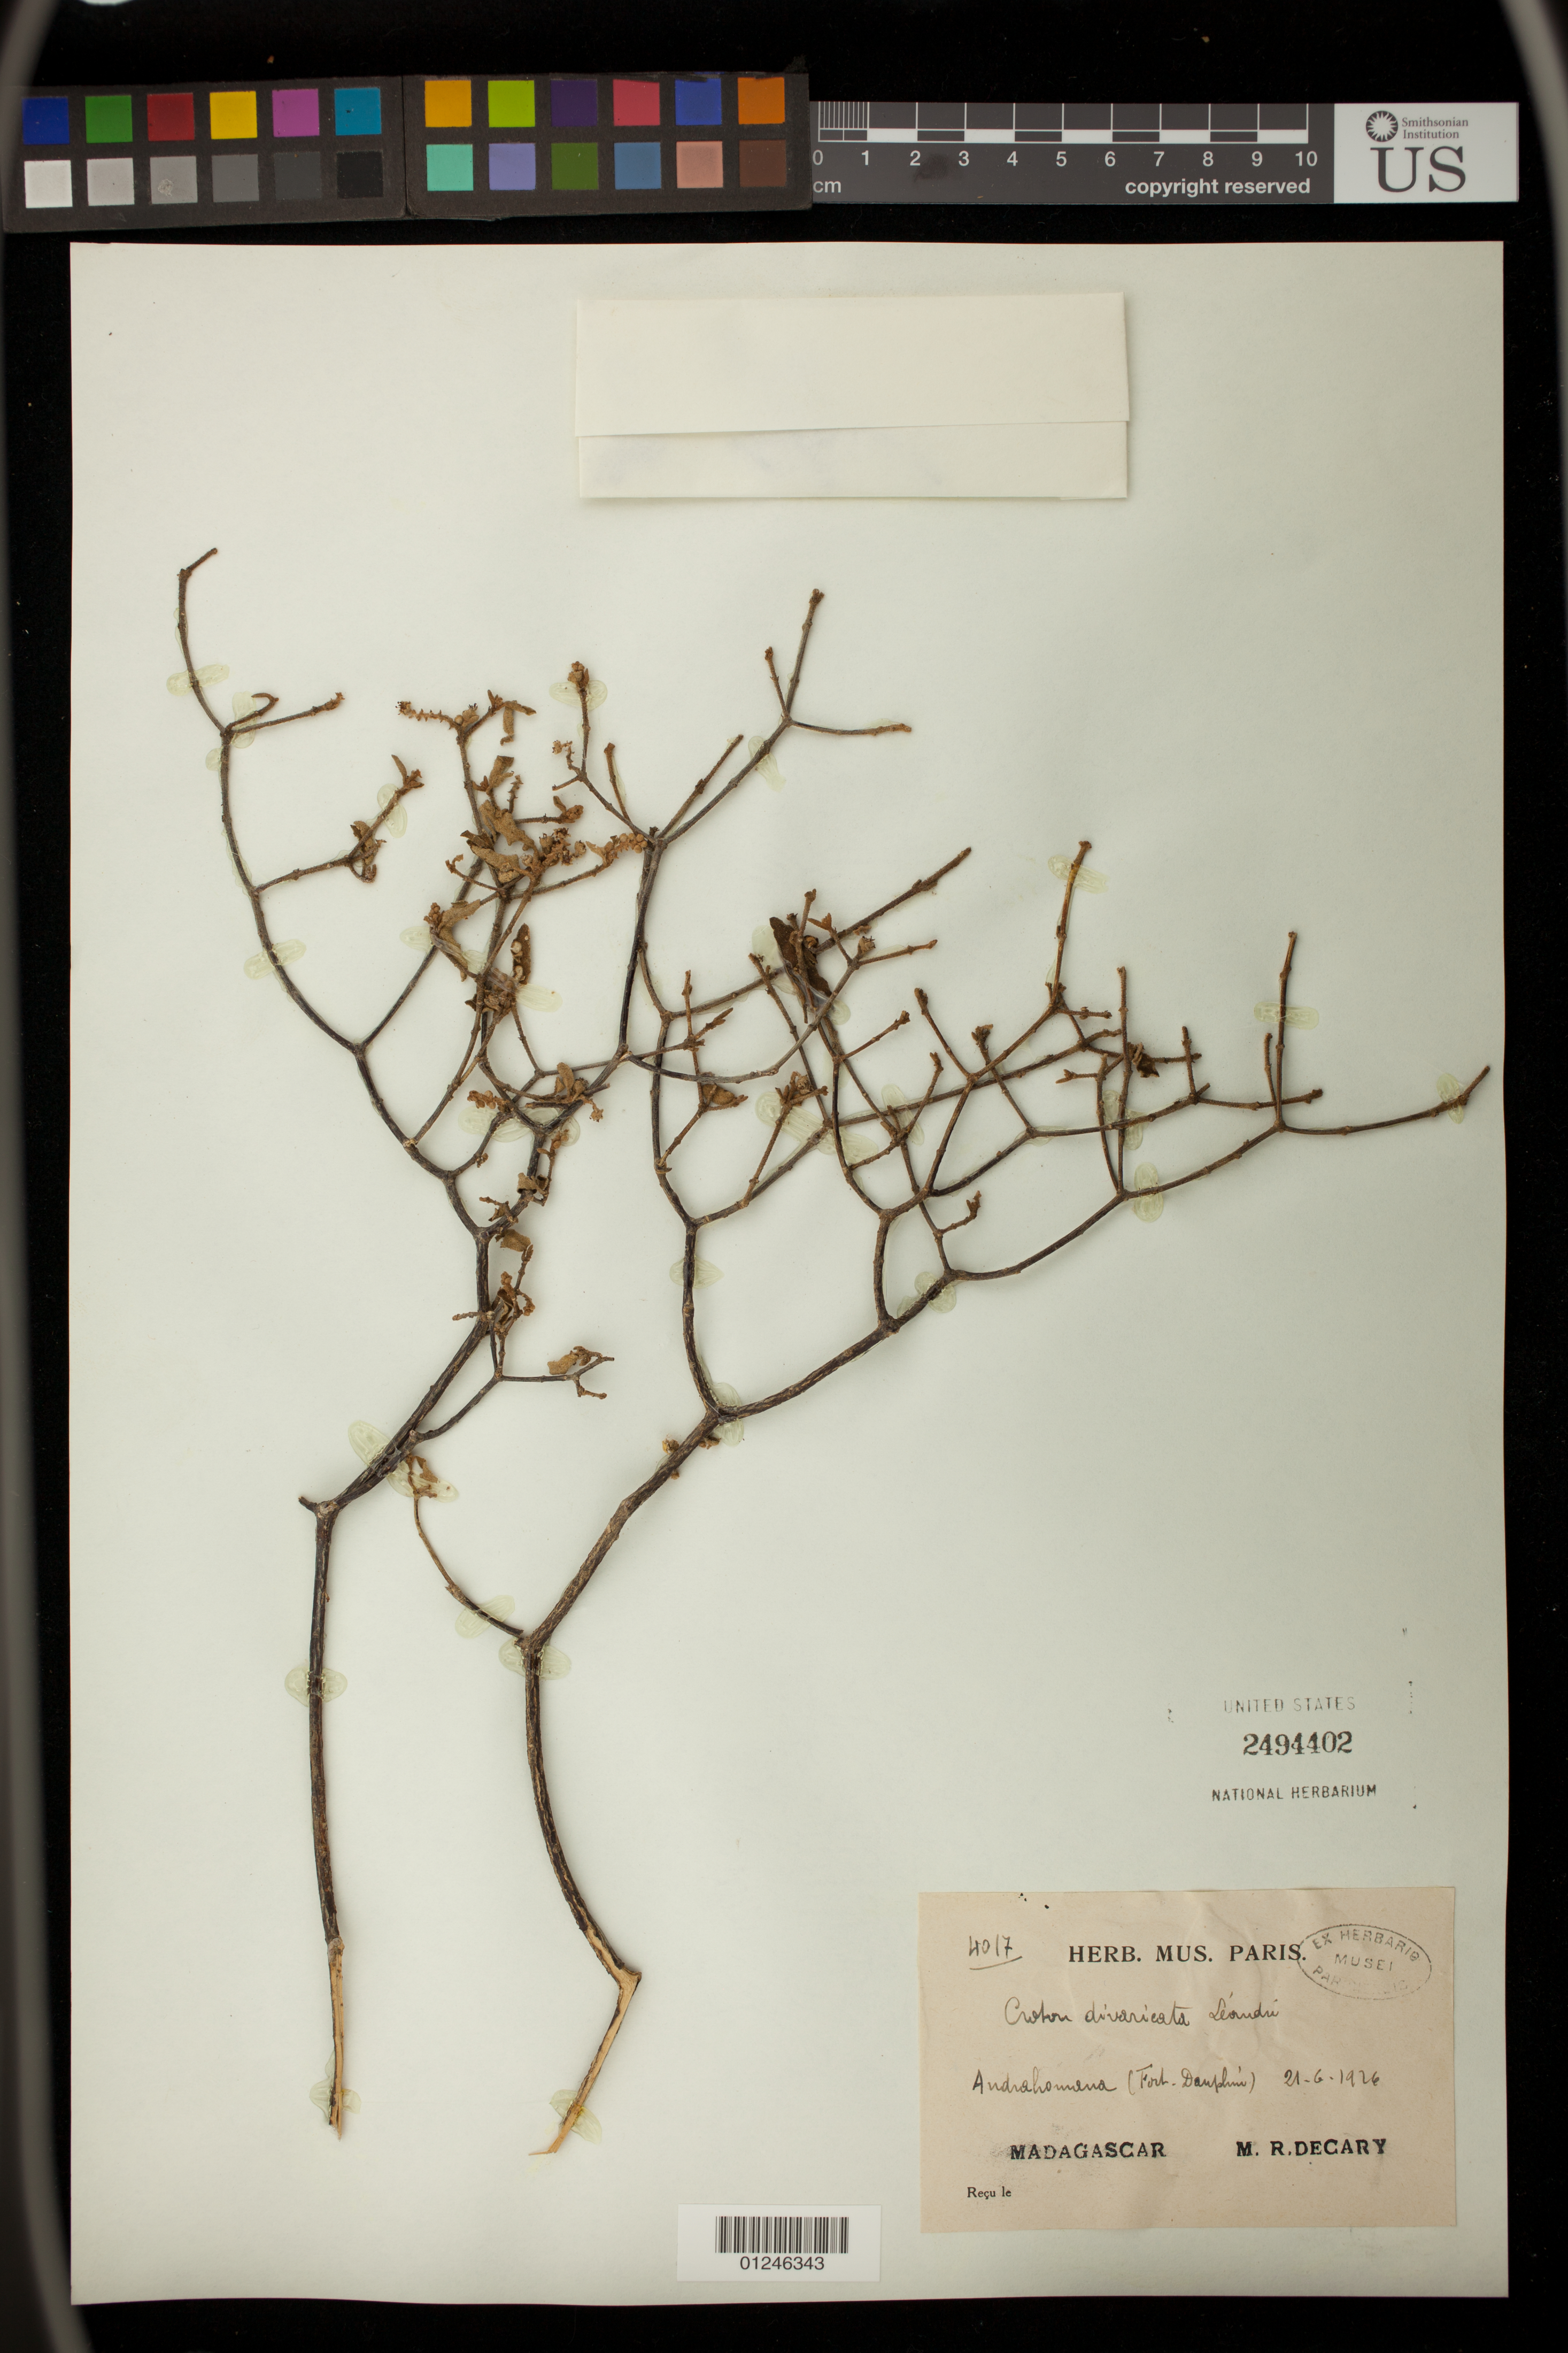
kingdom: Plantae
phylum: Tracheophyta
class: Magnoliopsida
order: Malpighiales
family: Euphorbiaceae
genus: Croton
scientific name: Croton ambovombensis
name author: Radcl.-Sm. & Govaerts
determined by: Berry, P. E., (WIS), University of Wisconsin - Madison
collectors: R. Decary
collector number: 4017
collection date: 1926-06-21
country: Madagascar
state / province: Anosy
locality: Andrahomana (Fort- Dauphin)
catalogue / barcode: US 2494402